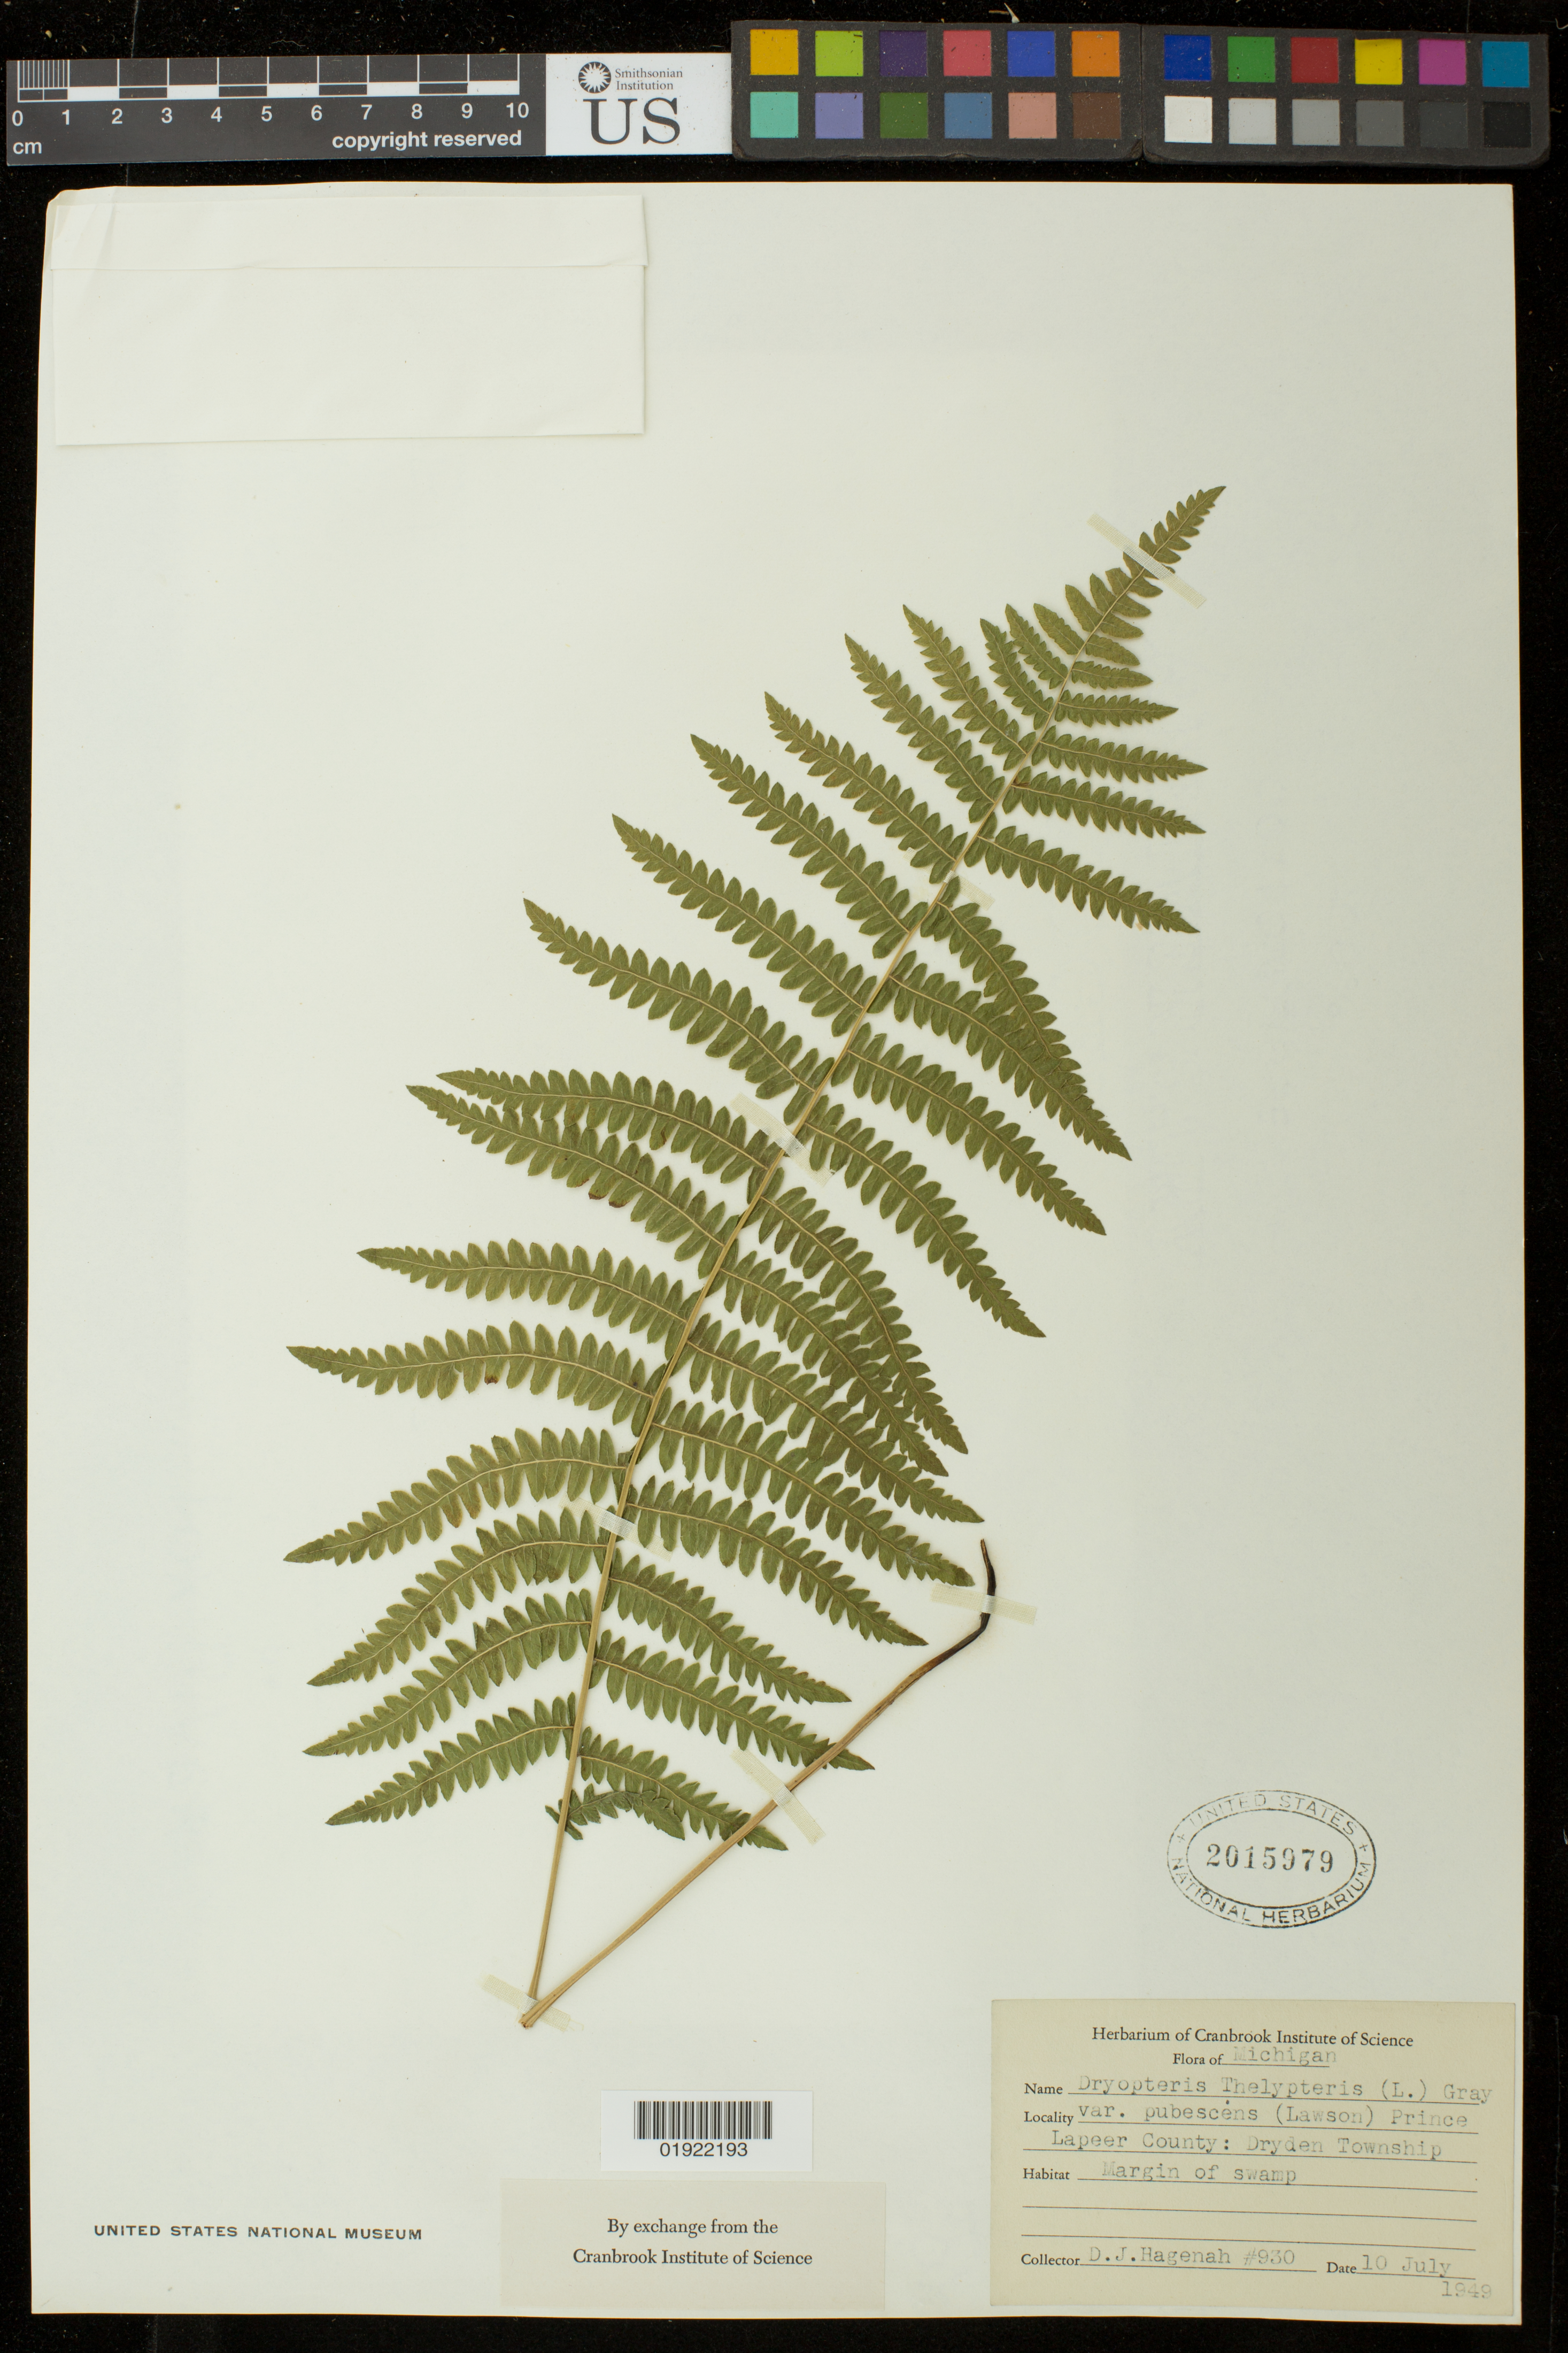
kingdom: Plantae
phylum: Tracheophyta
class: Polypodiopsida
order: Polypodiales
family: Thelypteridaceae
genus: Thelypteris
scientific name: Thelypteris palustris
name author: (Salisb.) Schott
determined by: Schott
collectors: D. Hagenah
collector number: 930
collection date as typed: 10 July 1949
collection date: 1949-07-10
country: United States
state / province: Michigan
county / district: Lapeer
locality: Dryden Township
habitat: margin of swamp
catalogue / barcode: US 2015979